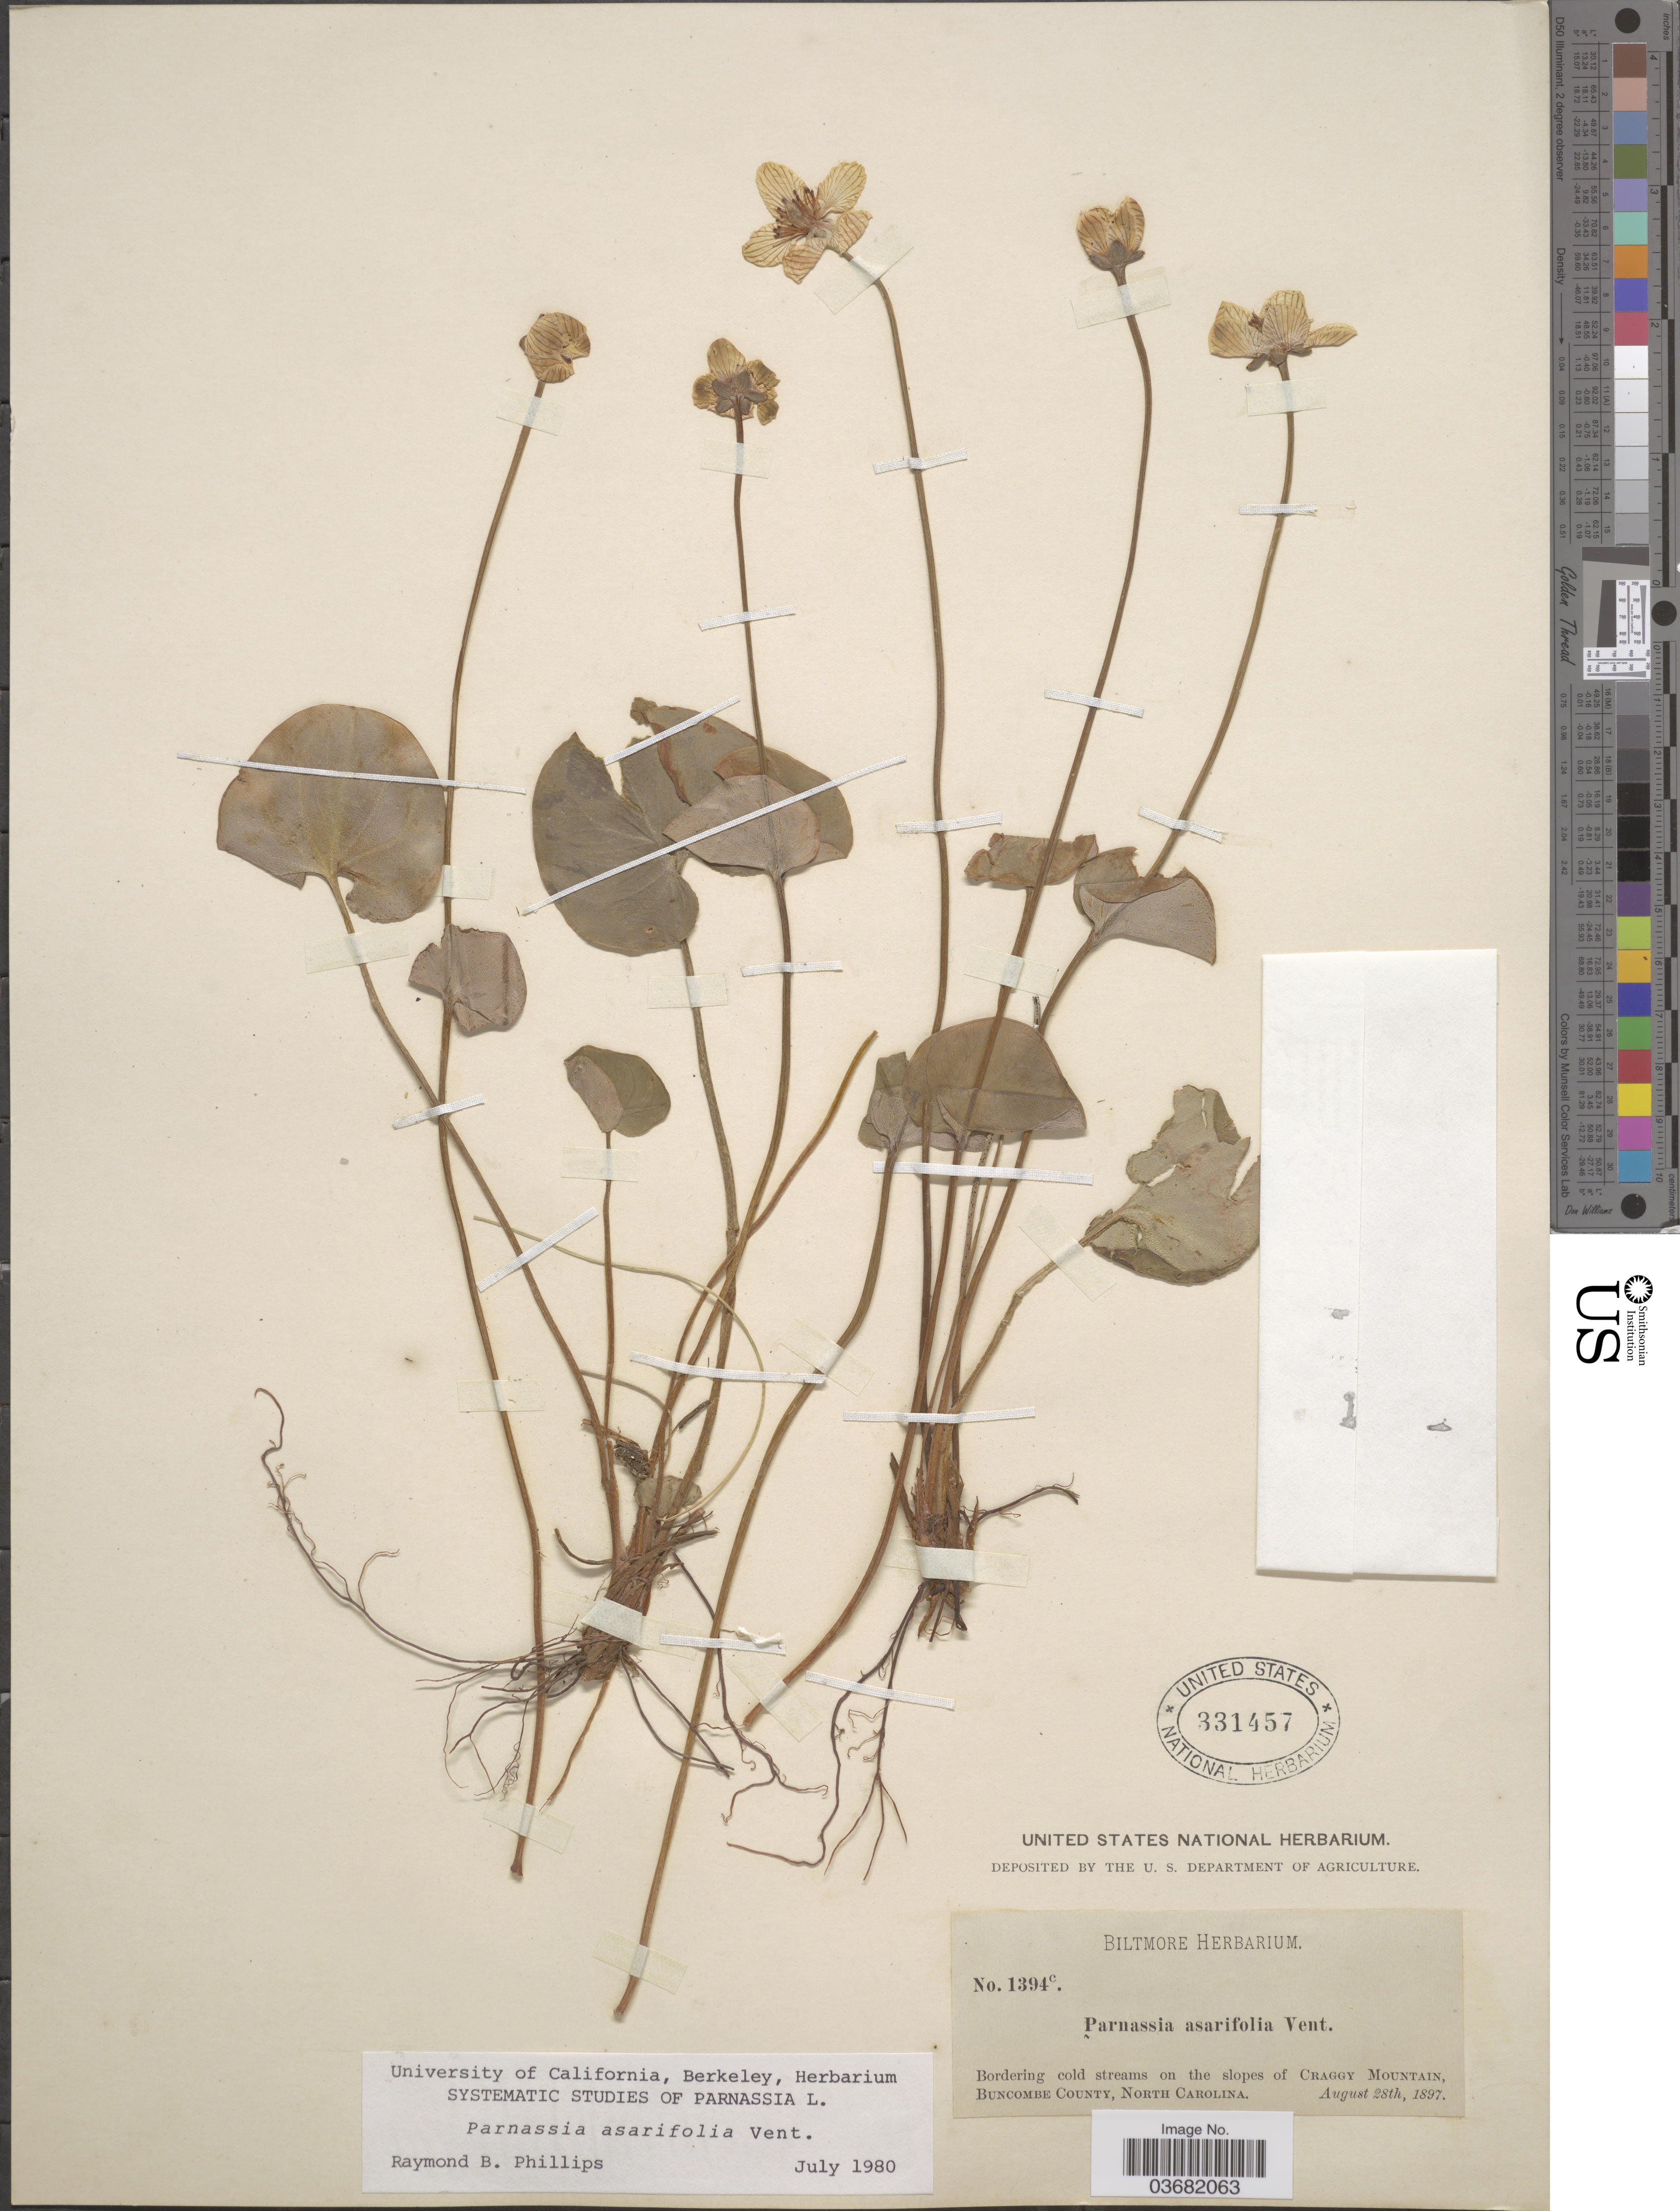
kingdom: Plantae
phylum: Tracheophyta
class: Magnoliopsida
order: Celastrales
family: Parnassiaceae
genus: Parnassia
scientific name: Parnassia asarifolia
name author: Vent.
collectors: ex herb. Biltmore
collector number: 1394c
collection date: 1897-08-28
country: United States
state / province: North Carolina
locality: On the slopes of Craggy Mountain, Buncombe County.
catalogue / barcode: US 331457